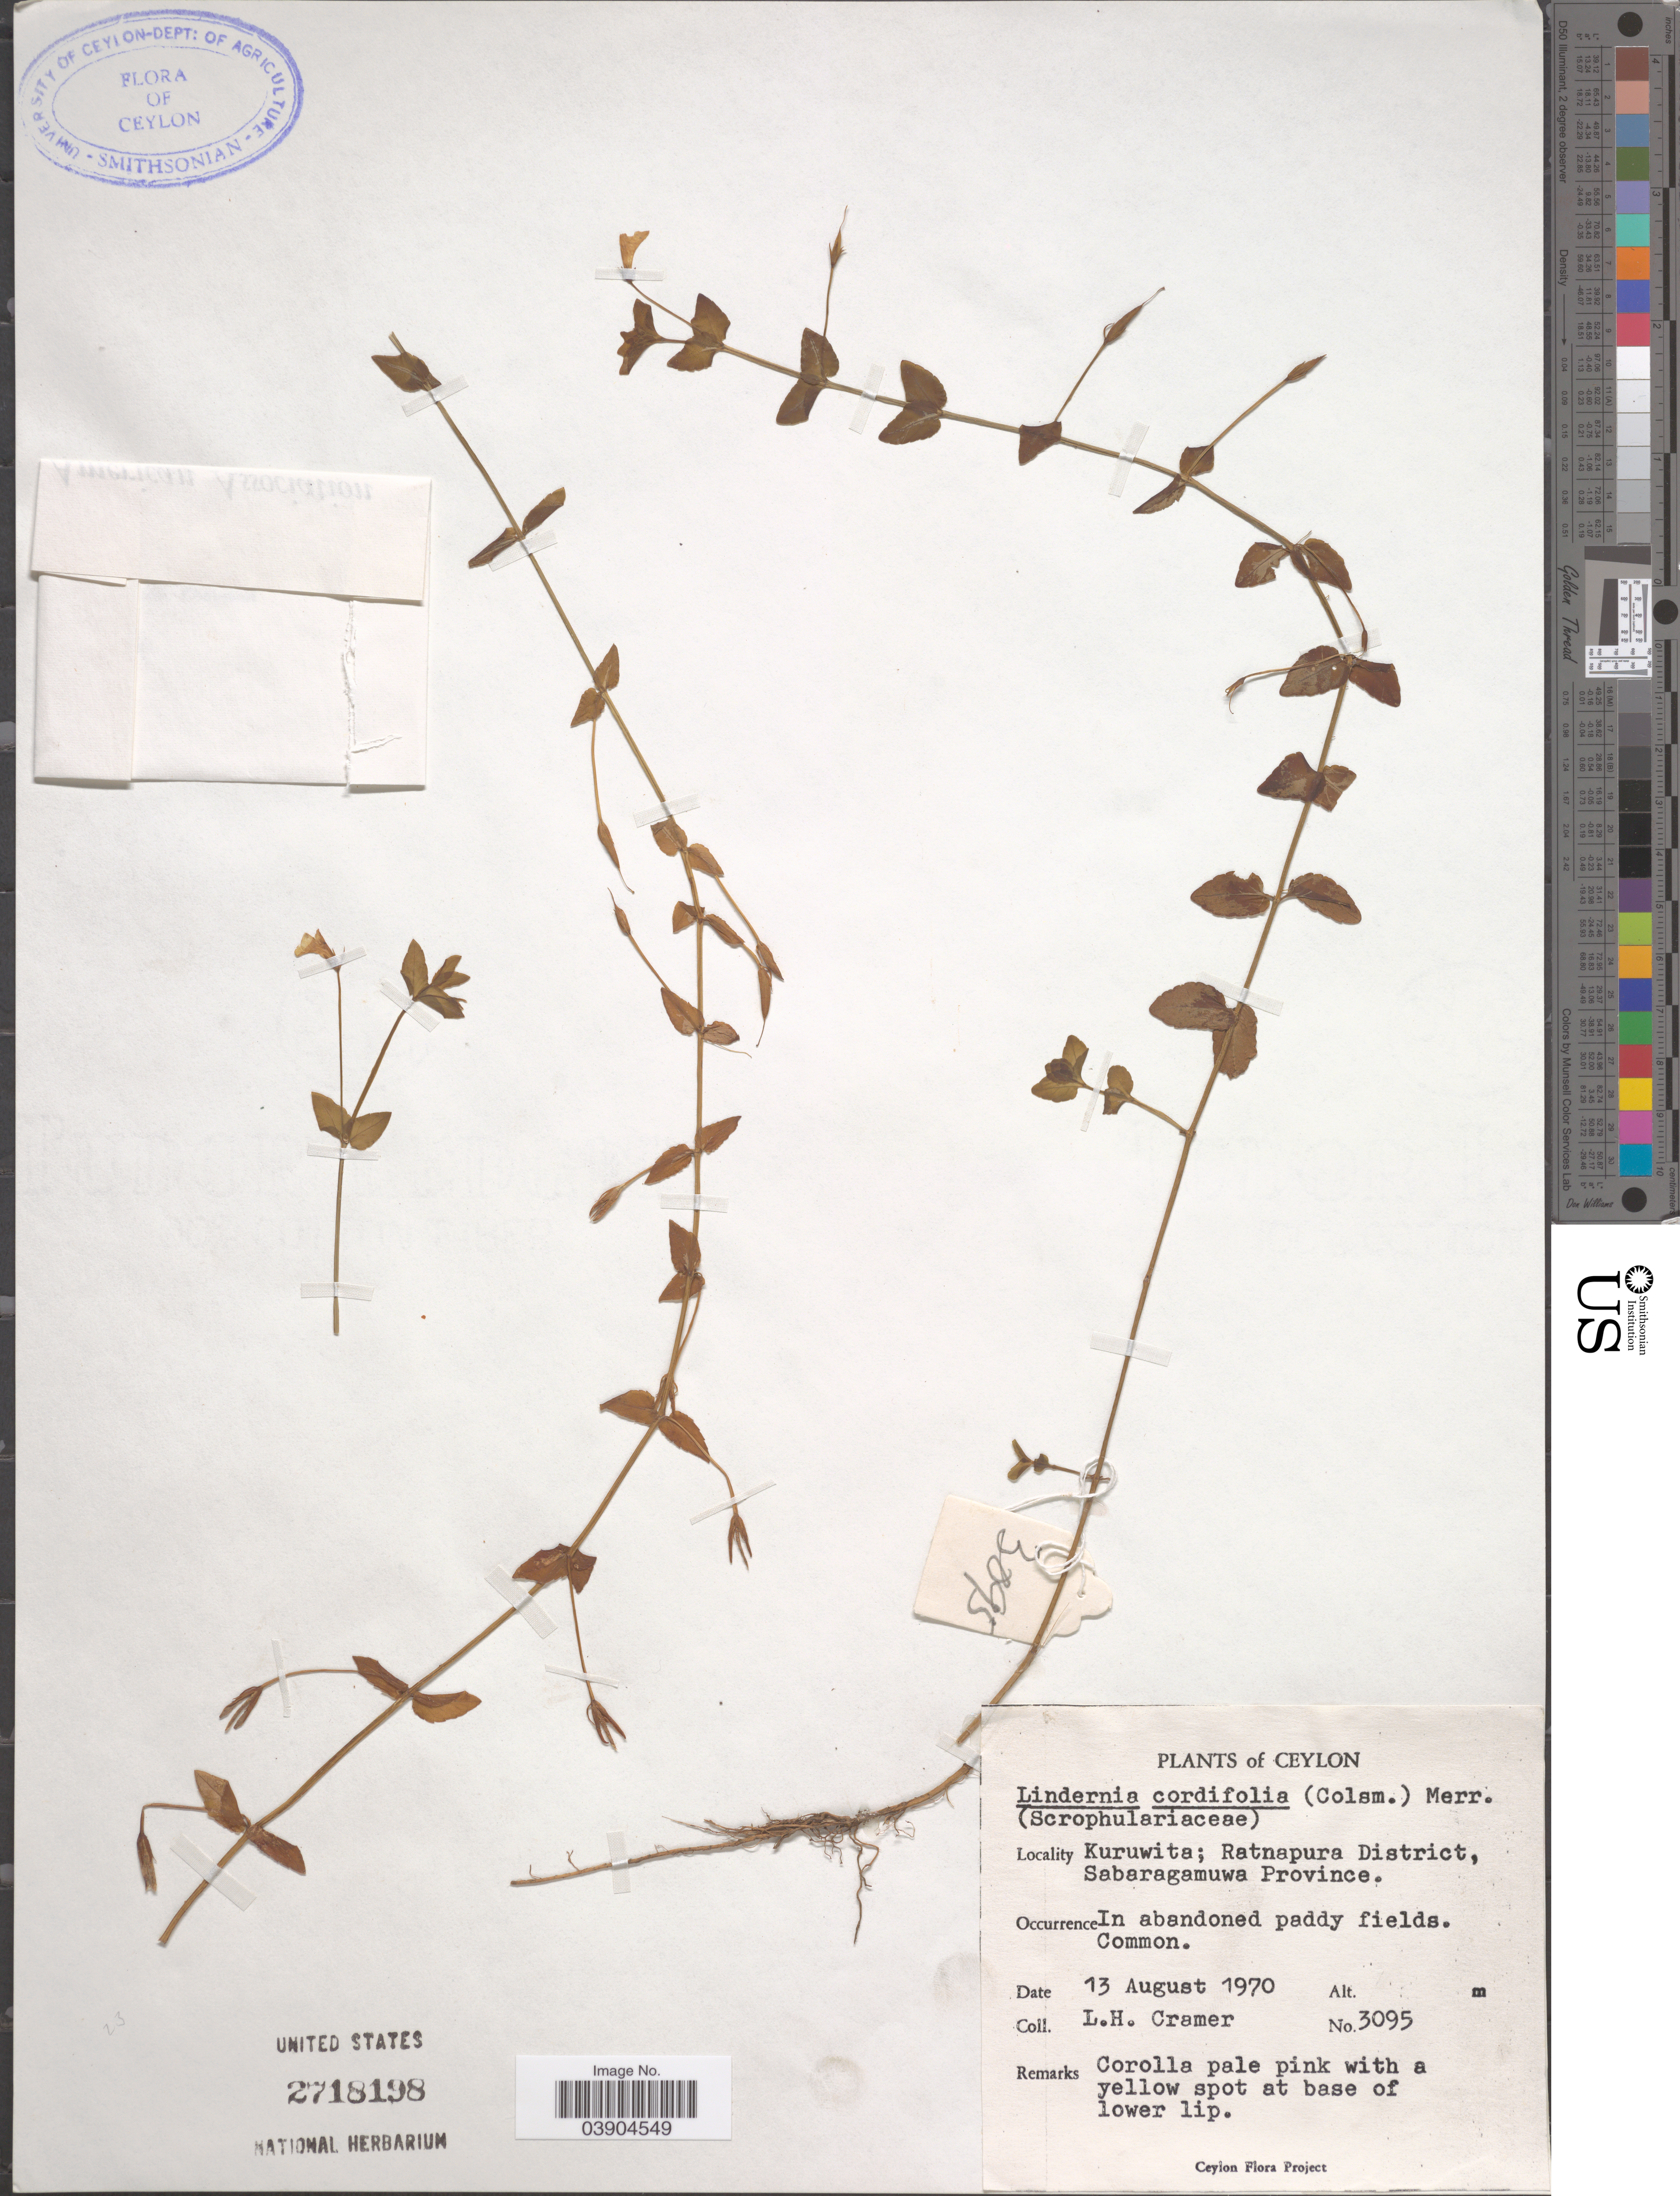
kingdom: Plantae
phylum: Tracheophyta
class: Magnoliopsida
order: Lamiales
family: Linderniaceae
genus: Lindernia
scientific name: Lindernia cordifolia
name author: (Colsm.) Merr.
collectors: L. H. Cramer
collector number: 3095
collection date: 1970-08-13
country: Sri Lanka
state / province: Sabaragamuwa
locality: Ceylon. Kuruwita; Ratmapura District.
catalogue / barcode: US 2718198